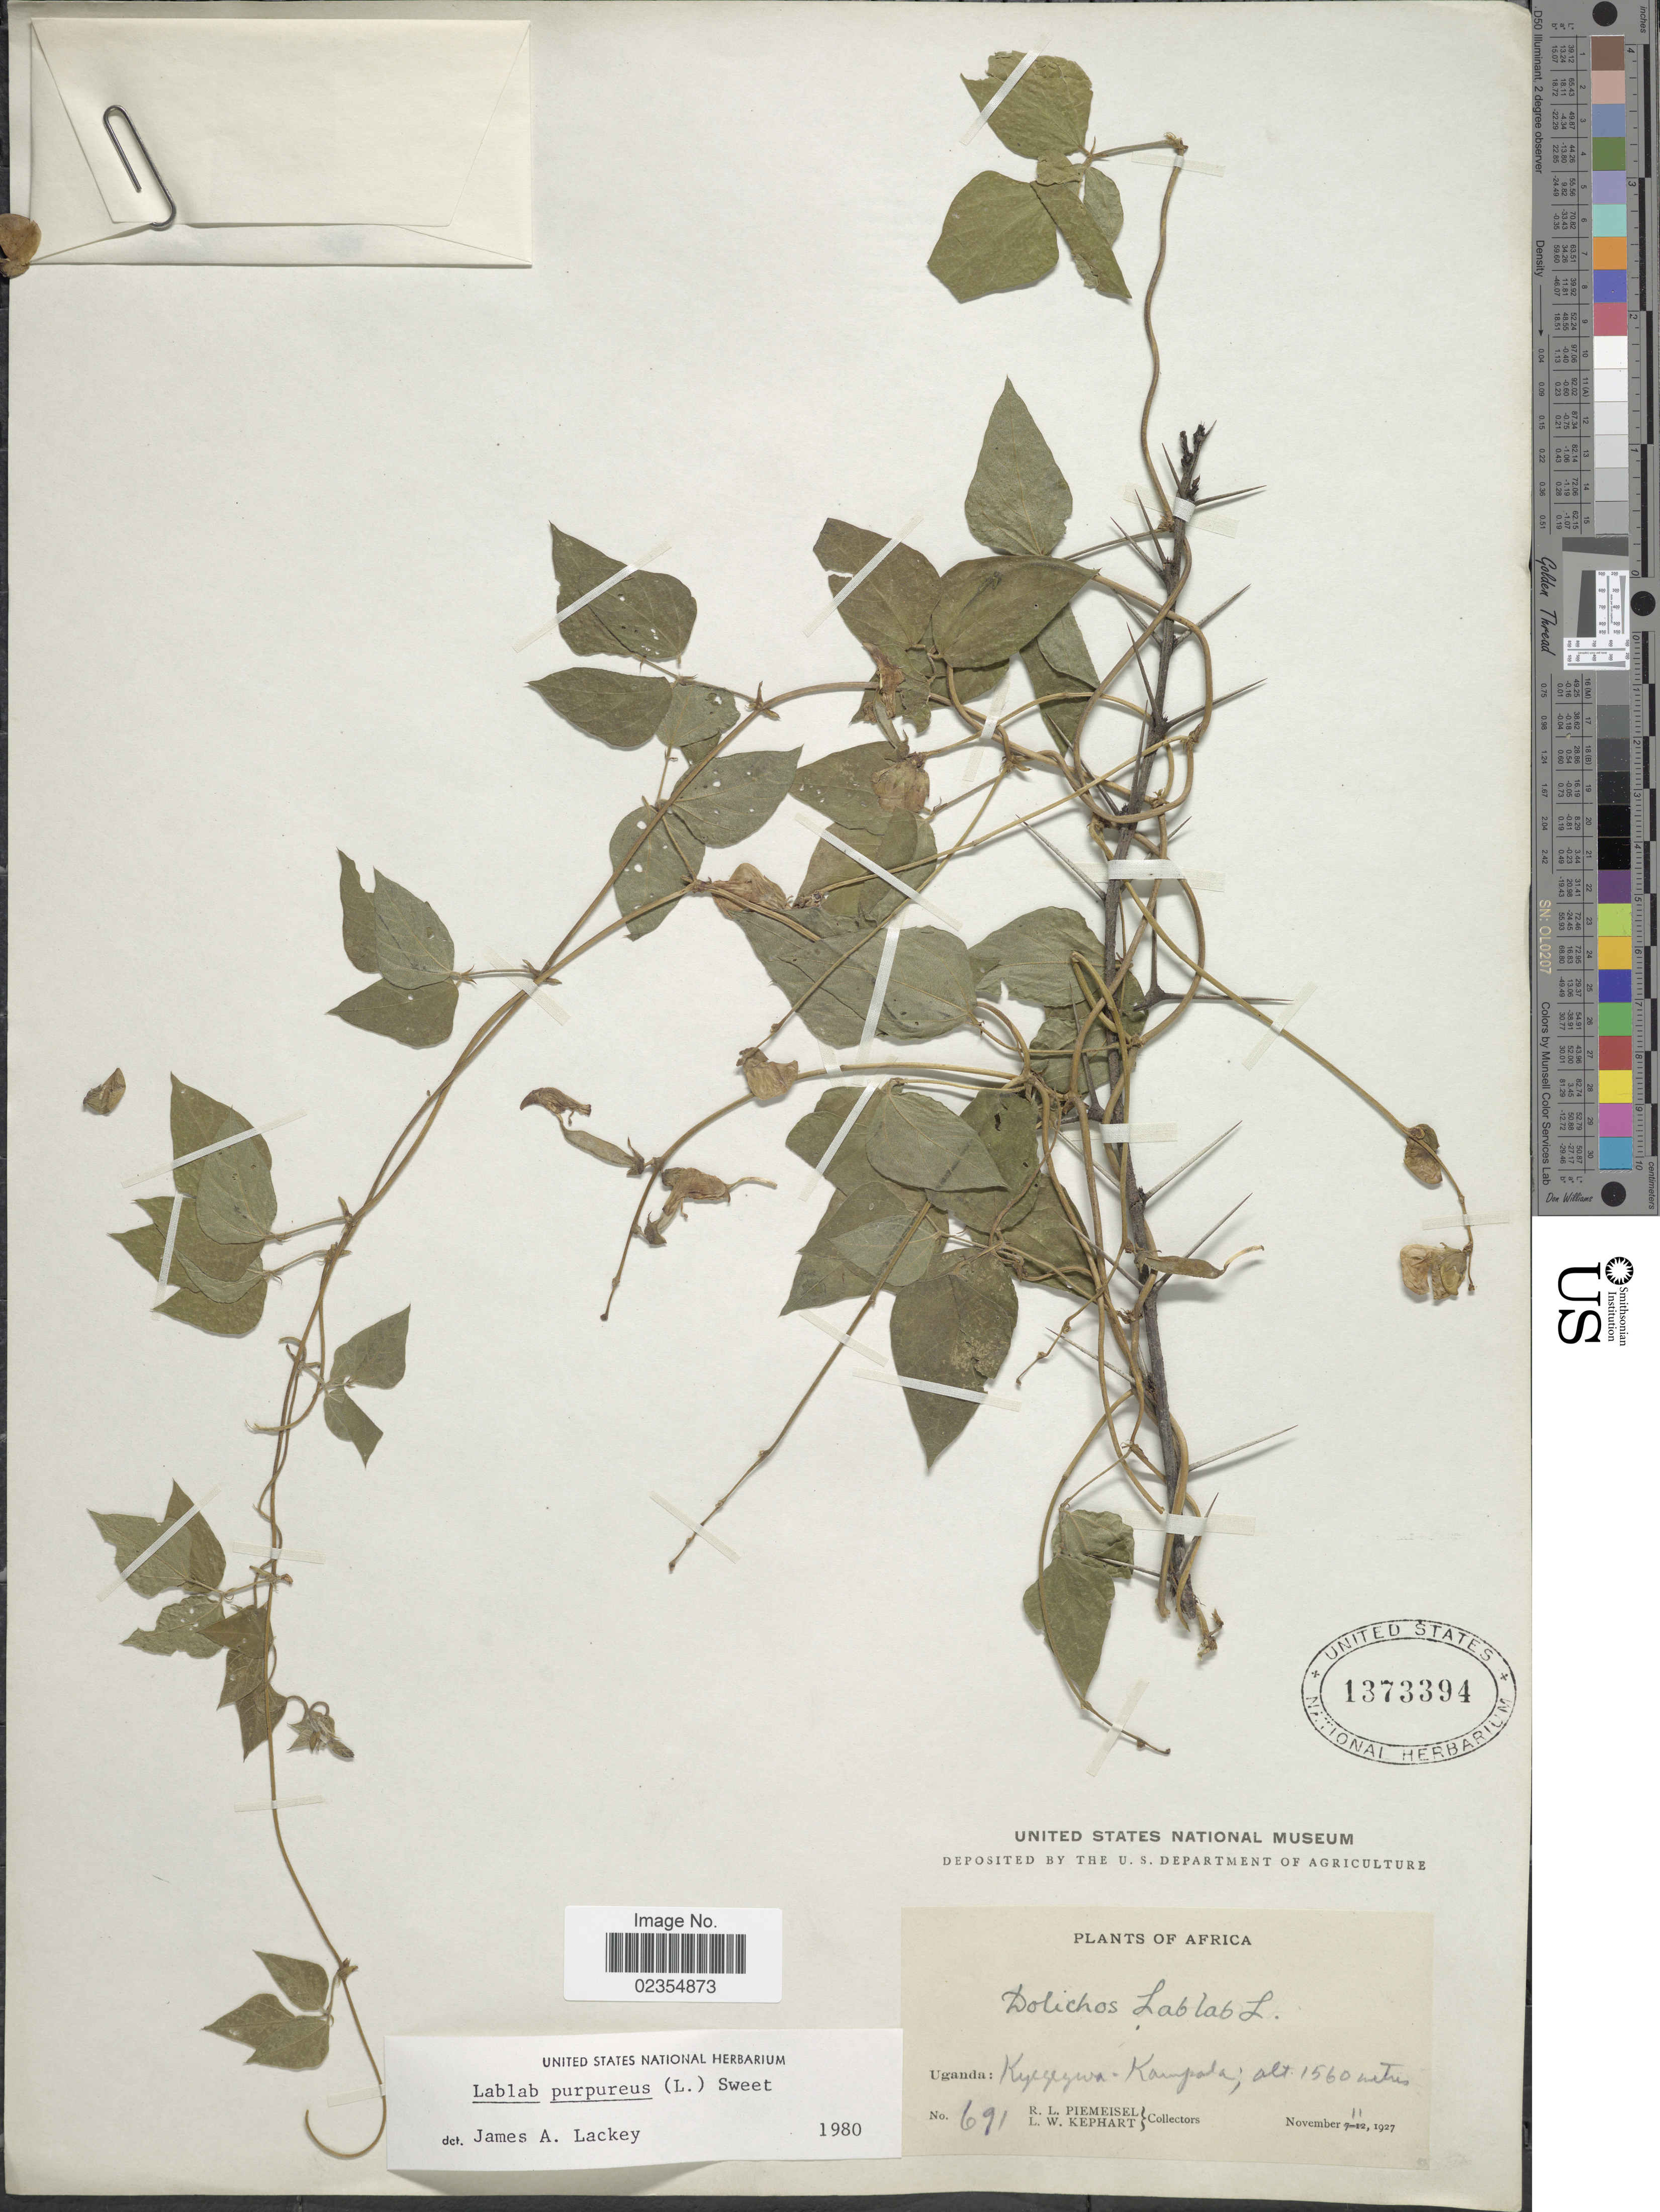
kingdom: Plantae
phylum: Tracheophyta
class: Magnoliopsida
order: Fabales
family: Fabaceae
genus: Lablab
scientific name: Lablab purpureus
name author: (L.) Sweet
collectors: R. Piemseisel & L. W. Kephart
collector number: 691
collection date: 1927-11-11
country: Uganda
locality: Kyegegwa-Kampala.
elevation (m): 1560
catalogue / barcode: US 1373394